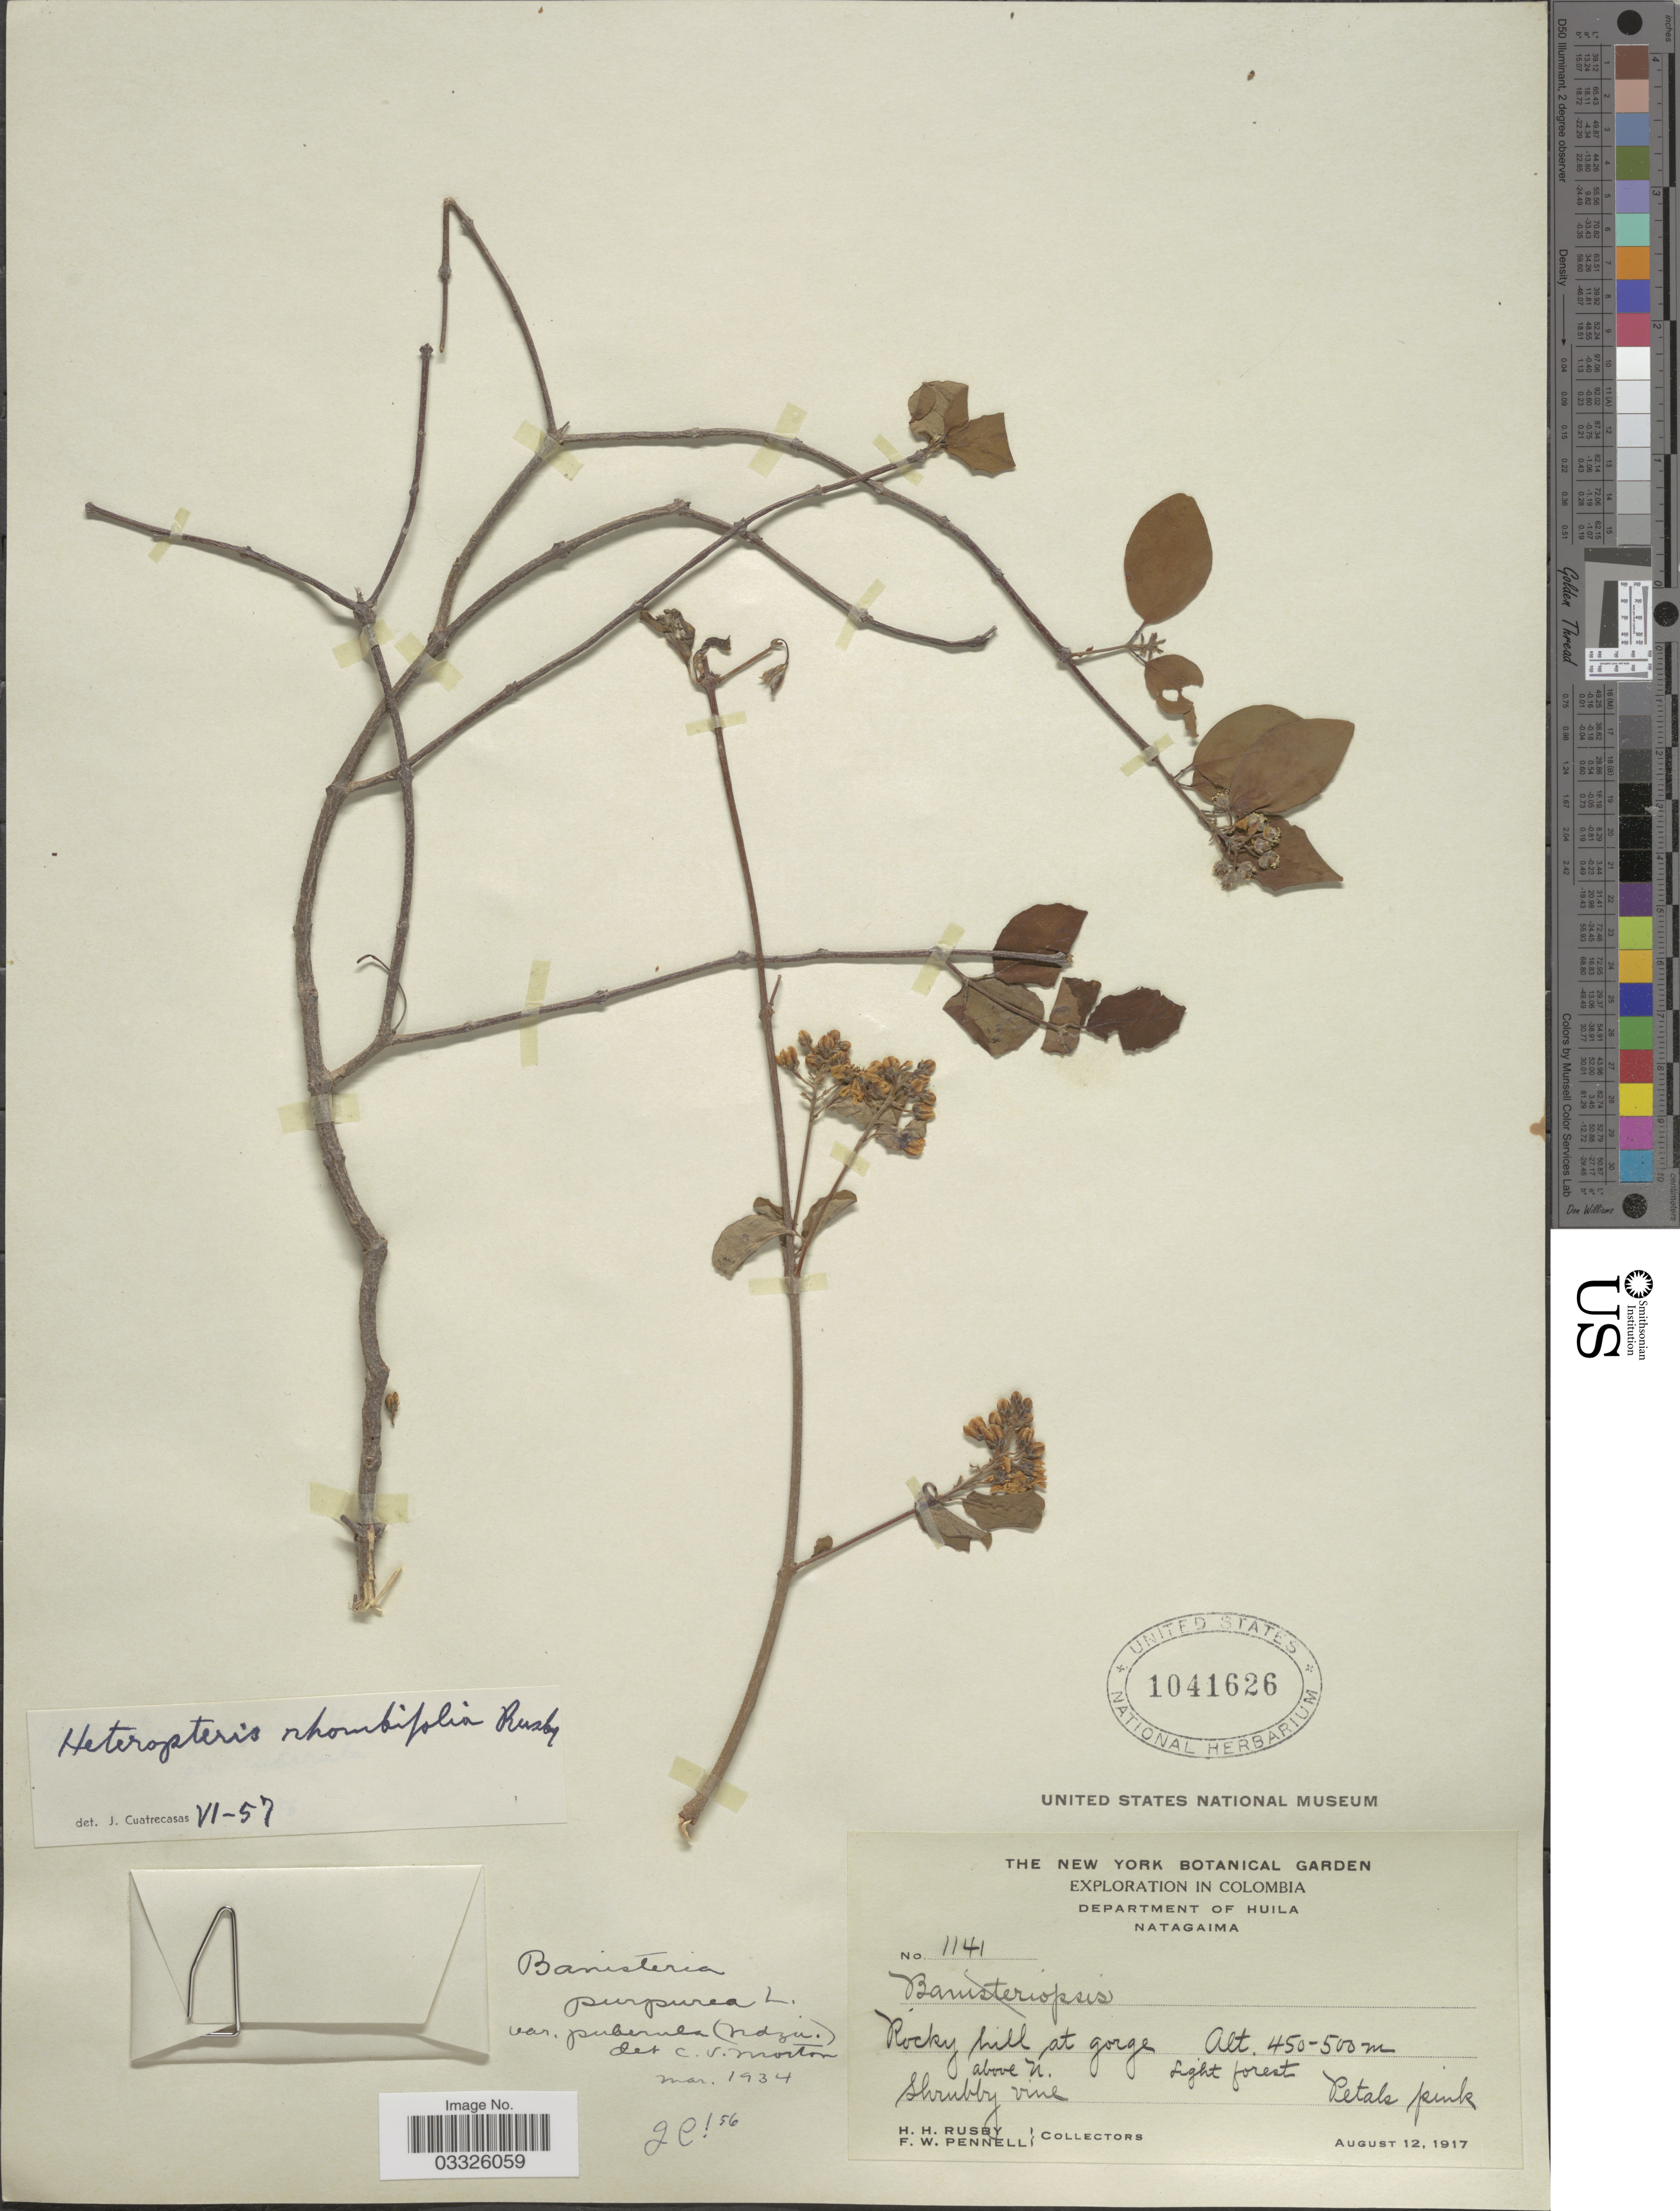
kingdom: Plantae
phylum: Tracheophyta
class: Magnoliopsida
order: Malpighiales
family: Malpighiaceae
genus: Heteropterys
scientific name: Heteropterys prunifolia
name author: (Kunth) W.R. Anderson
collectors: H. H. Rusby & F. W. Pennell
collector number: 1141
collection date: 1917-08-12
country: Colombia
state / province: Huila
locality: Department of Huila. Natagaima. Above N.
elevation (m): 450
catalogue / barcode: US 1041626